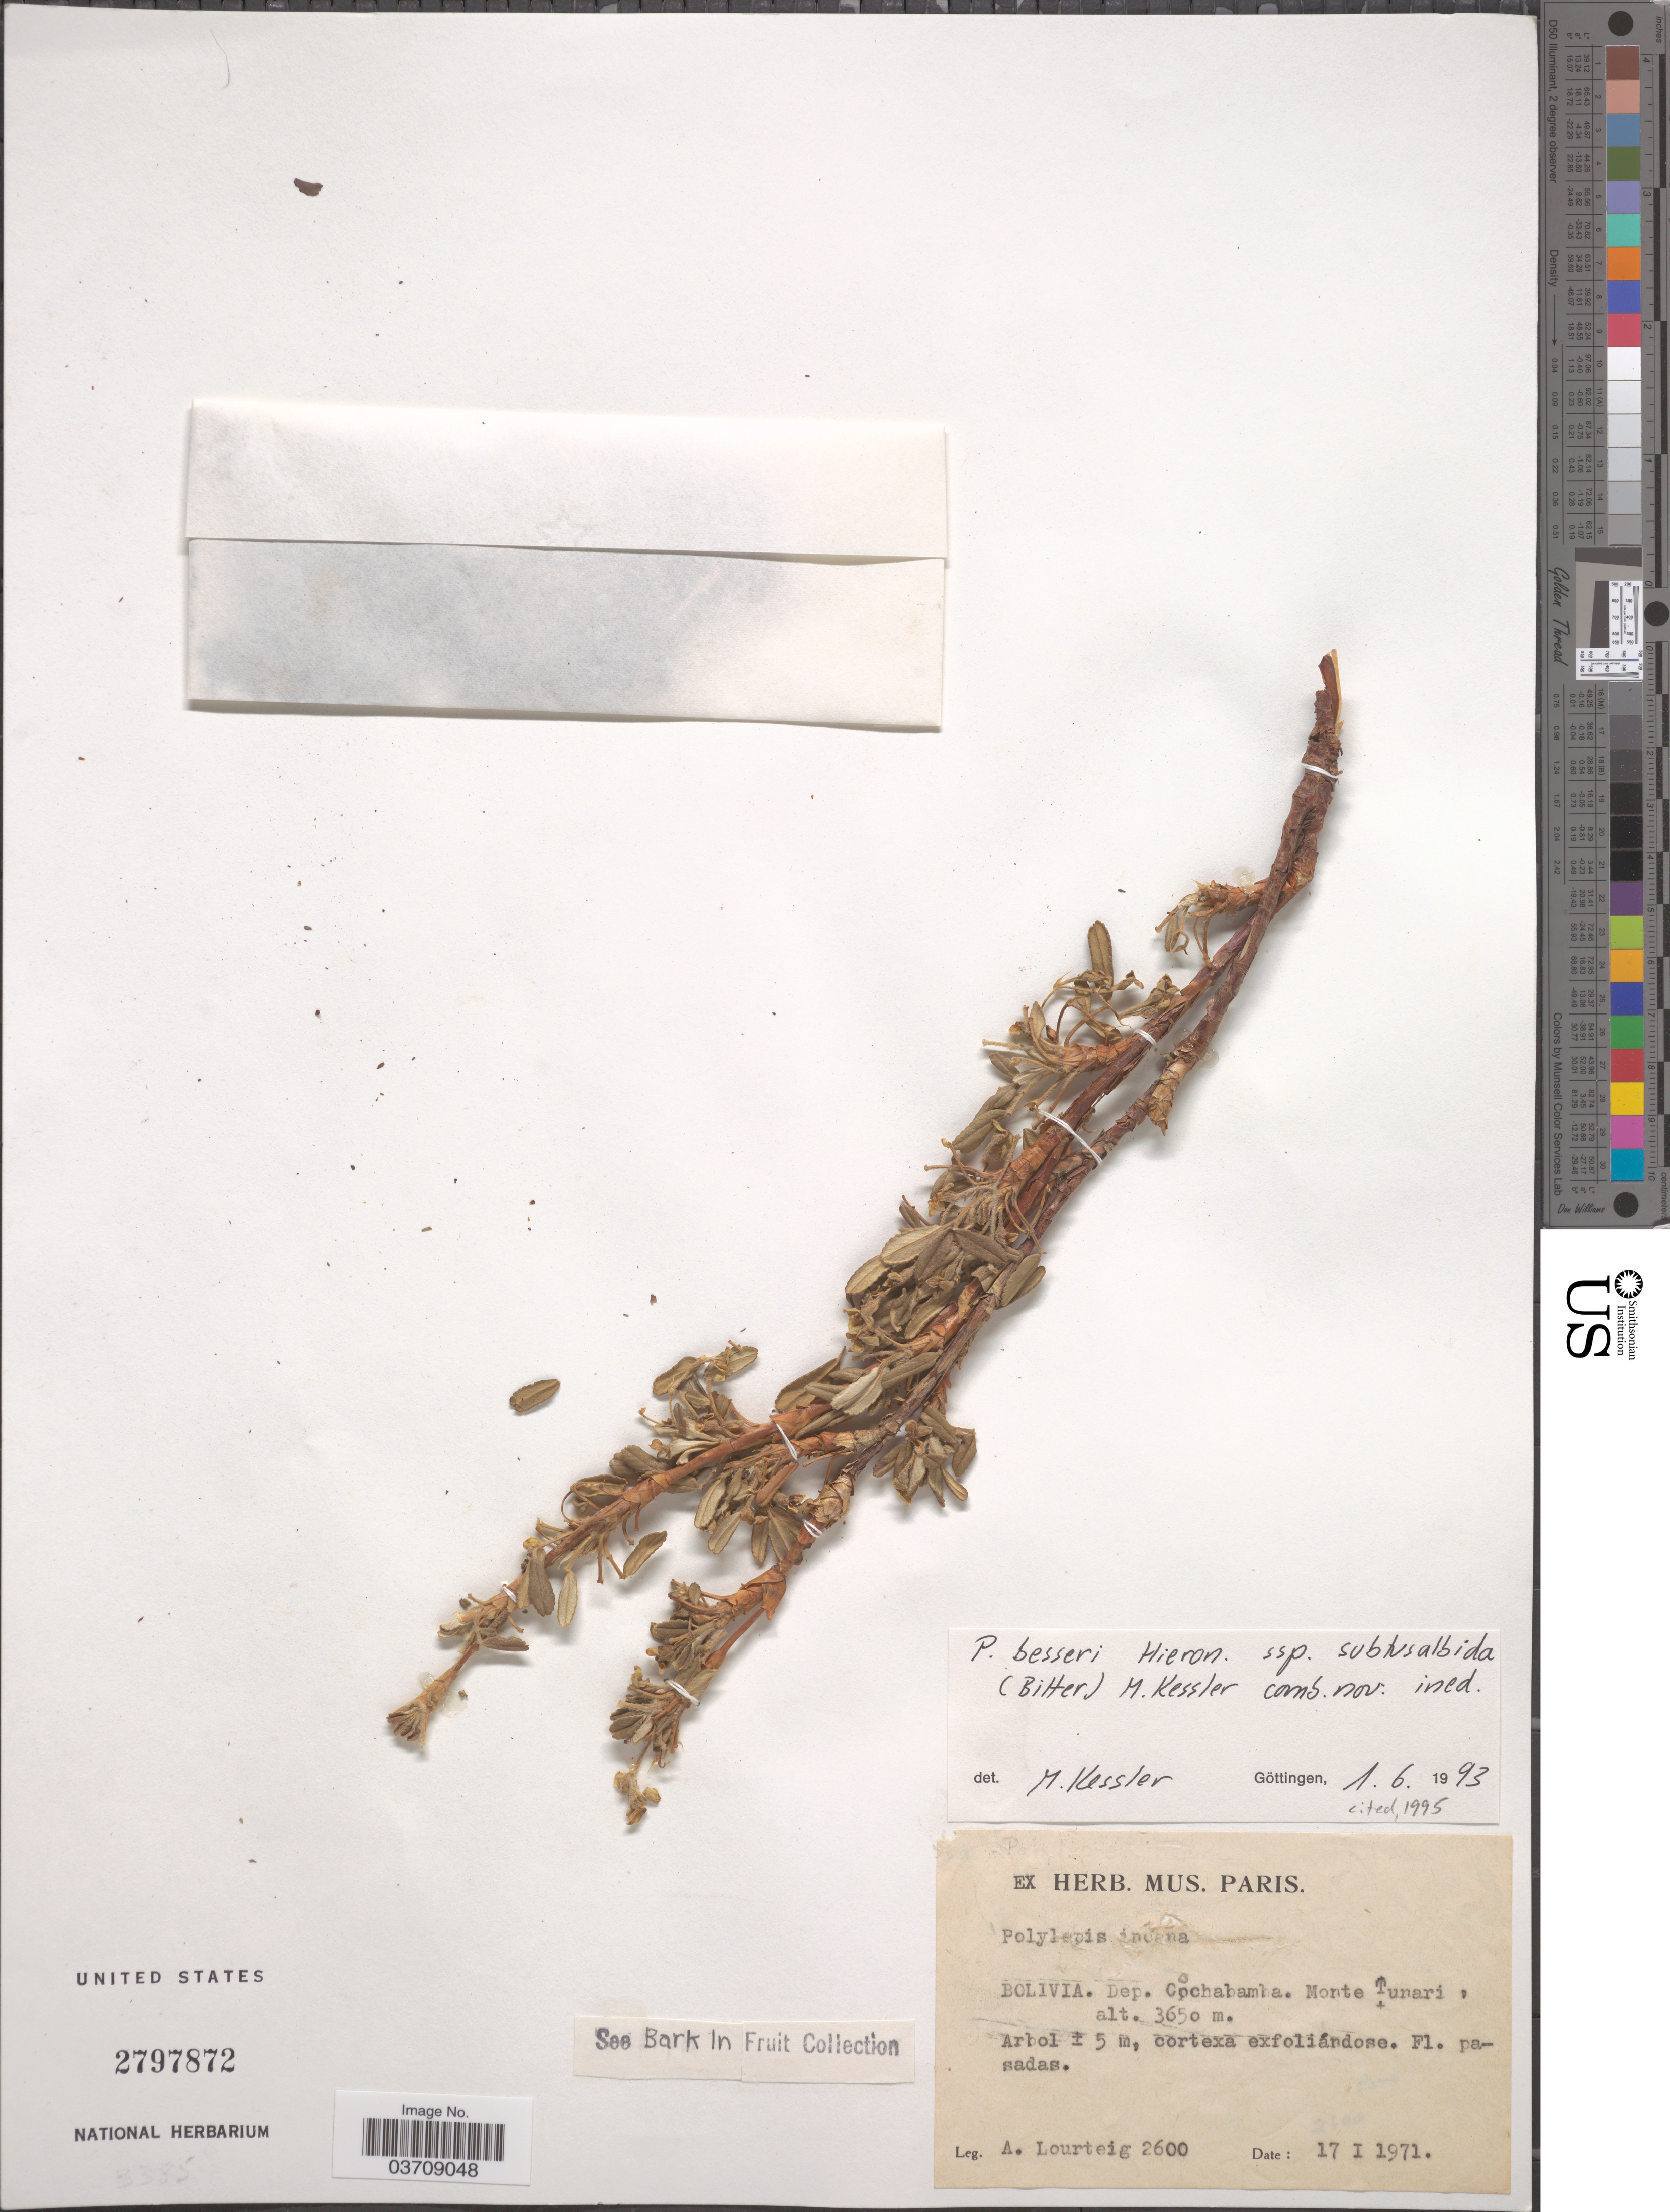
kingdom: Plantae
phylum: Tracheophyta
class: Magnoliopsida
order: Rosales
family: Rosaceae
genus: Polylepis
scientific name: Polylepis incana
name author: Kunth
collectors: A. Lourteig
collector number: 2600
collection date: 1971-01-17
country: Bolivia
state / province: Cochabamba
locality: Dep. Cochabamba. Monte Tunari.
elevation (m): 3650